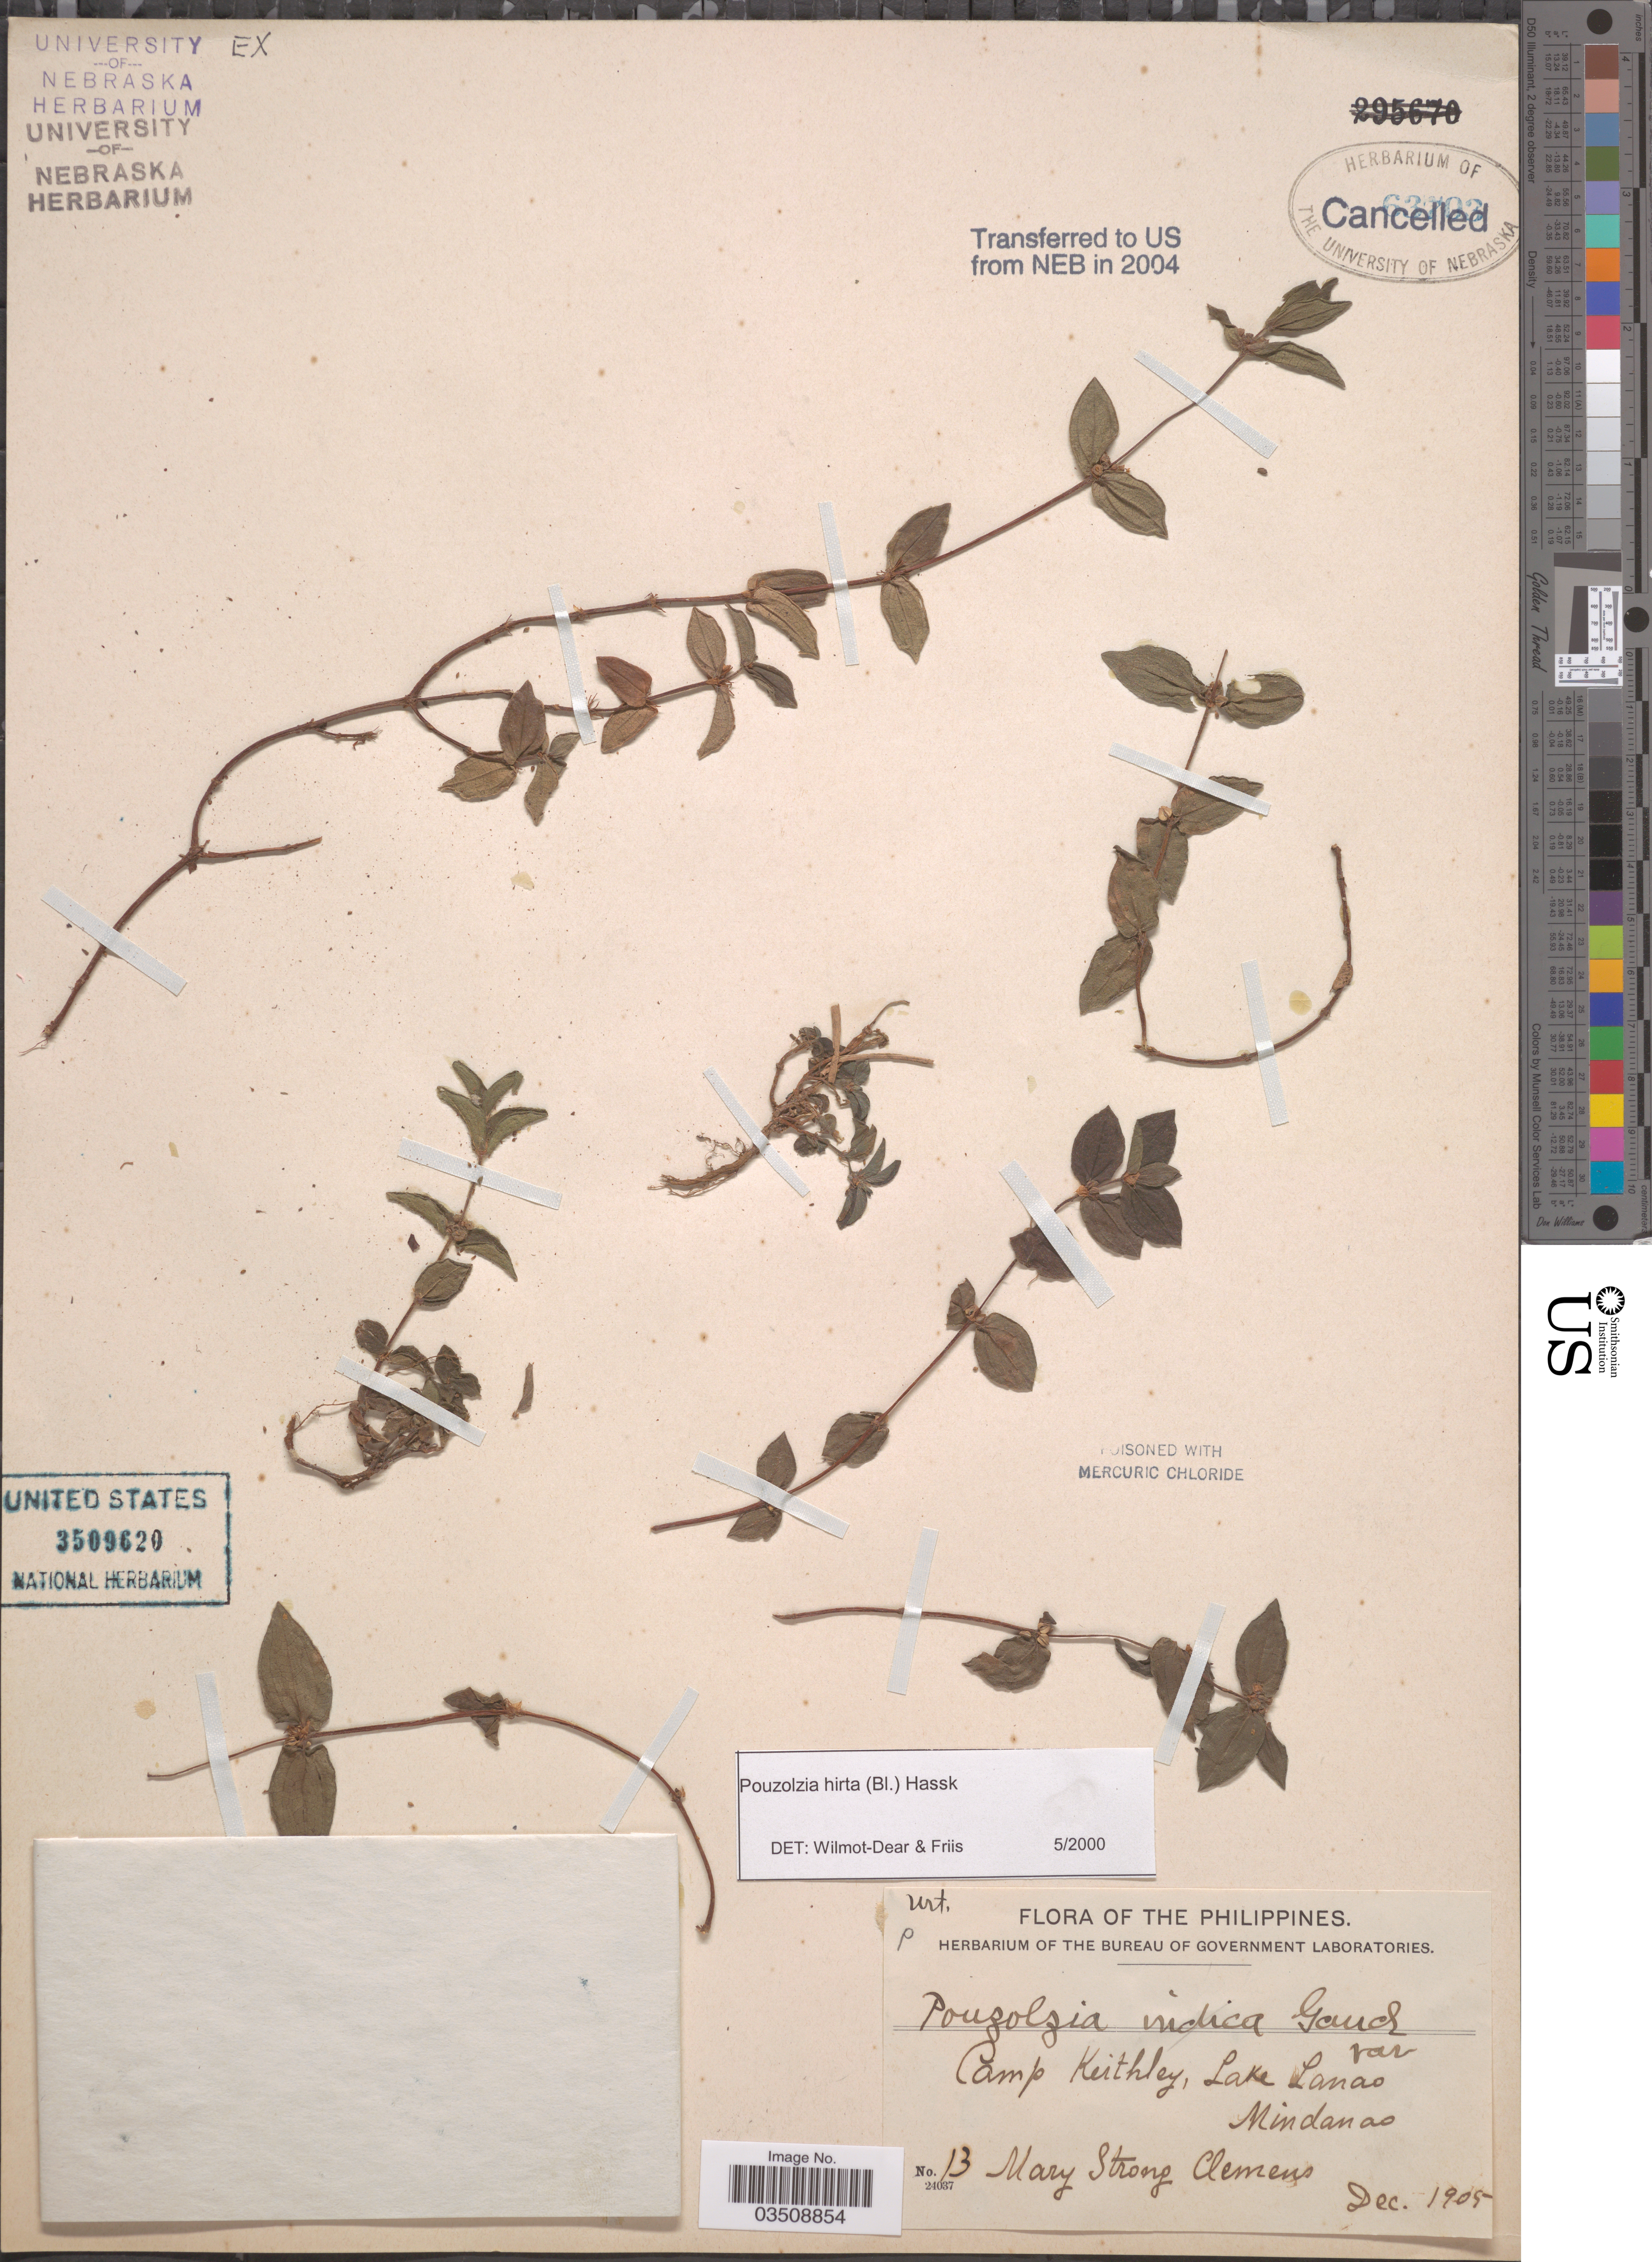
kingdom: Plantae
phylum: Tracheophyta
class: Magnoliopsida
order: Rosales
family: Urticaceae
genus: Gonostegia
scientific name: Gonostegia triandra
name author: (Blume) Miq.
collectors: M. S. Clemens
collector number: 13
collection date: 1905-12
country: Philippines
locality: Camp Keithley, Lake Lanao. Mindanao.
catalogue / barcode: US 3509620